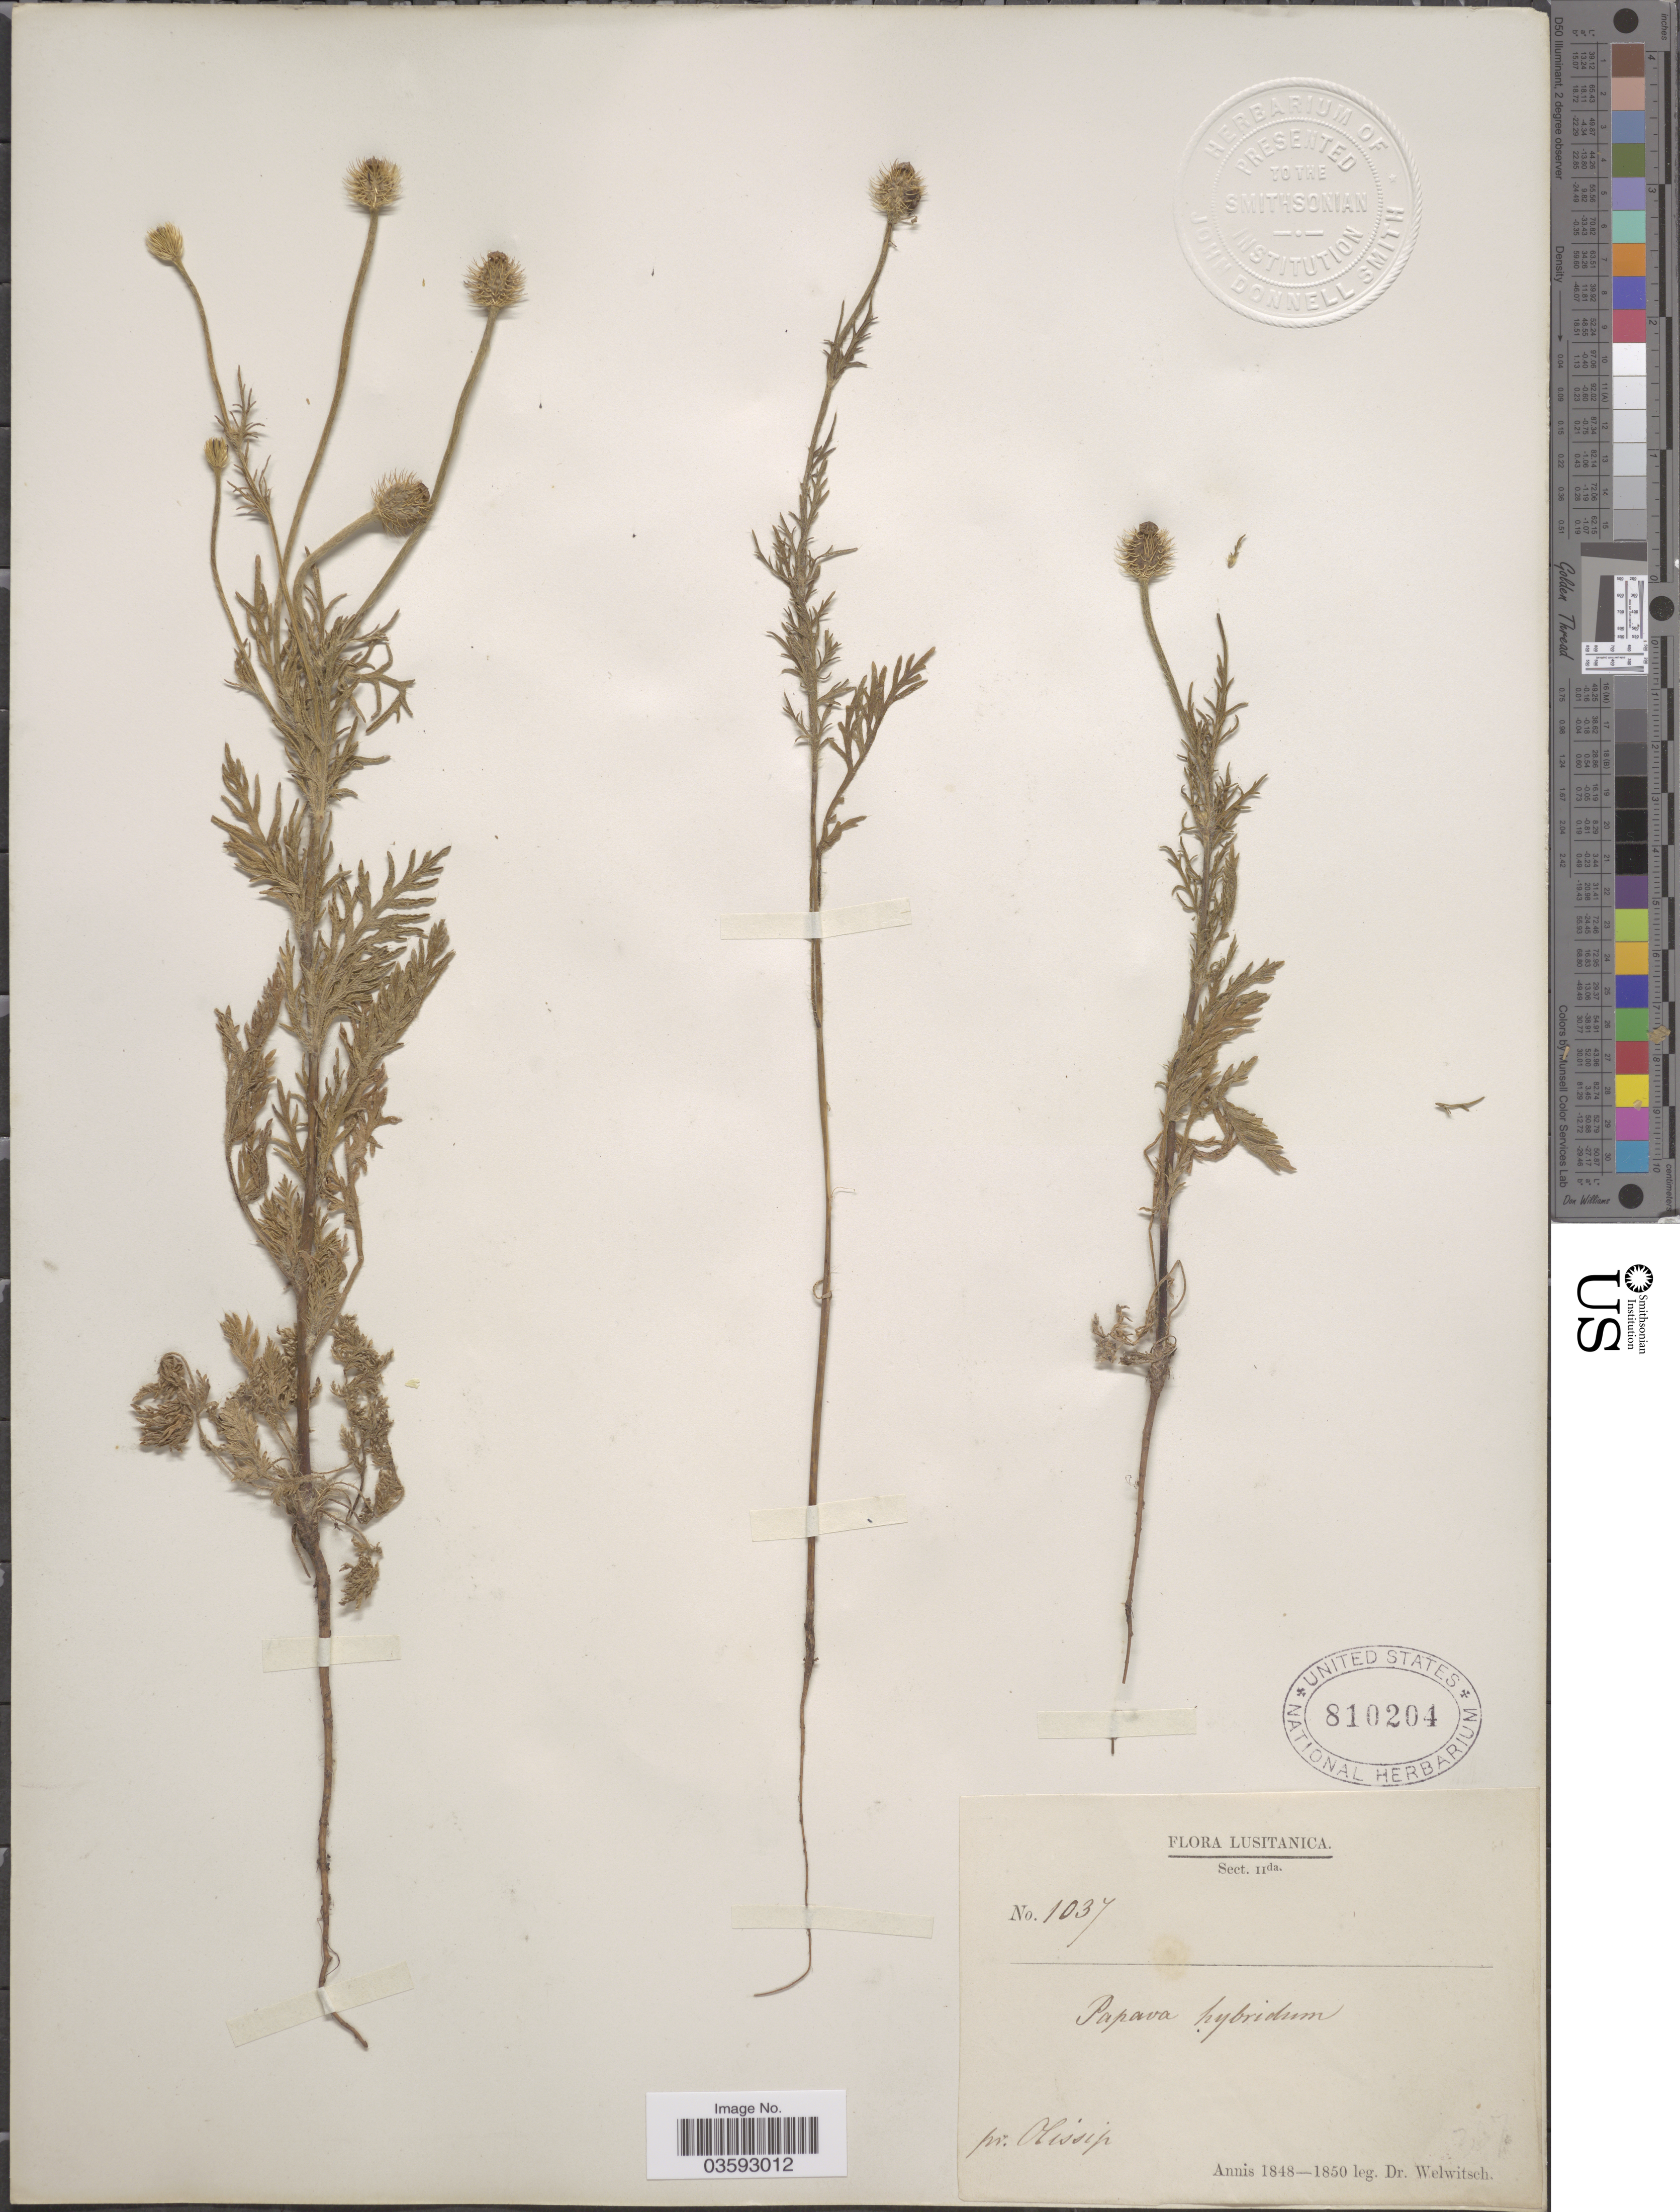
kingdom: Plantae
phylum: Tracheophyta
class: Magnoliopsida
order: Ranunculales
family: Papaveraceae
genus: Papaver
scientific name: Papaver hybridum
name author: L.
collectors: -. Welwitsch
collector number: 1037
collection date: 1848/1850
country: Portugal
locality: Lusitanica. Pr: Olissip. [interpreted]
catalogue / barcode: US 810204